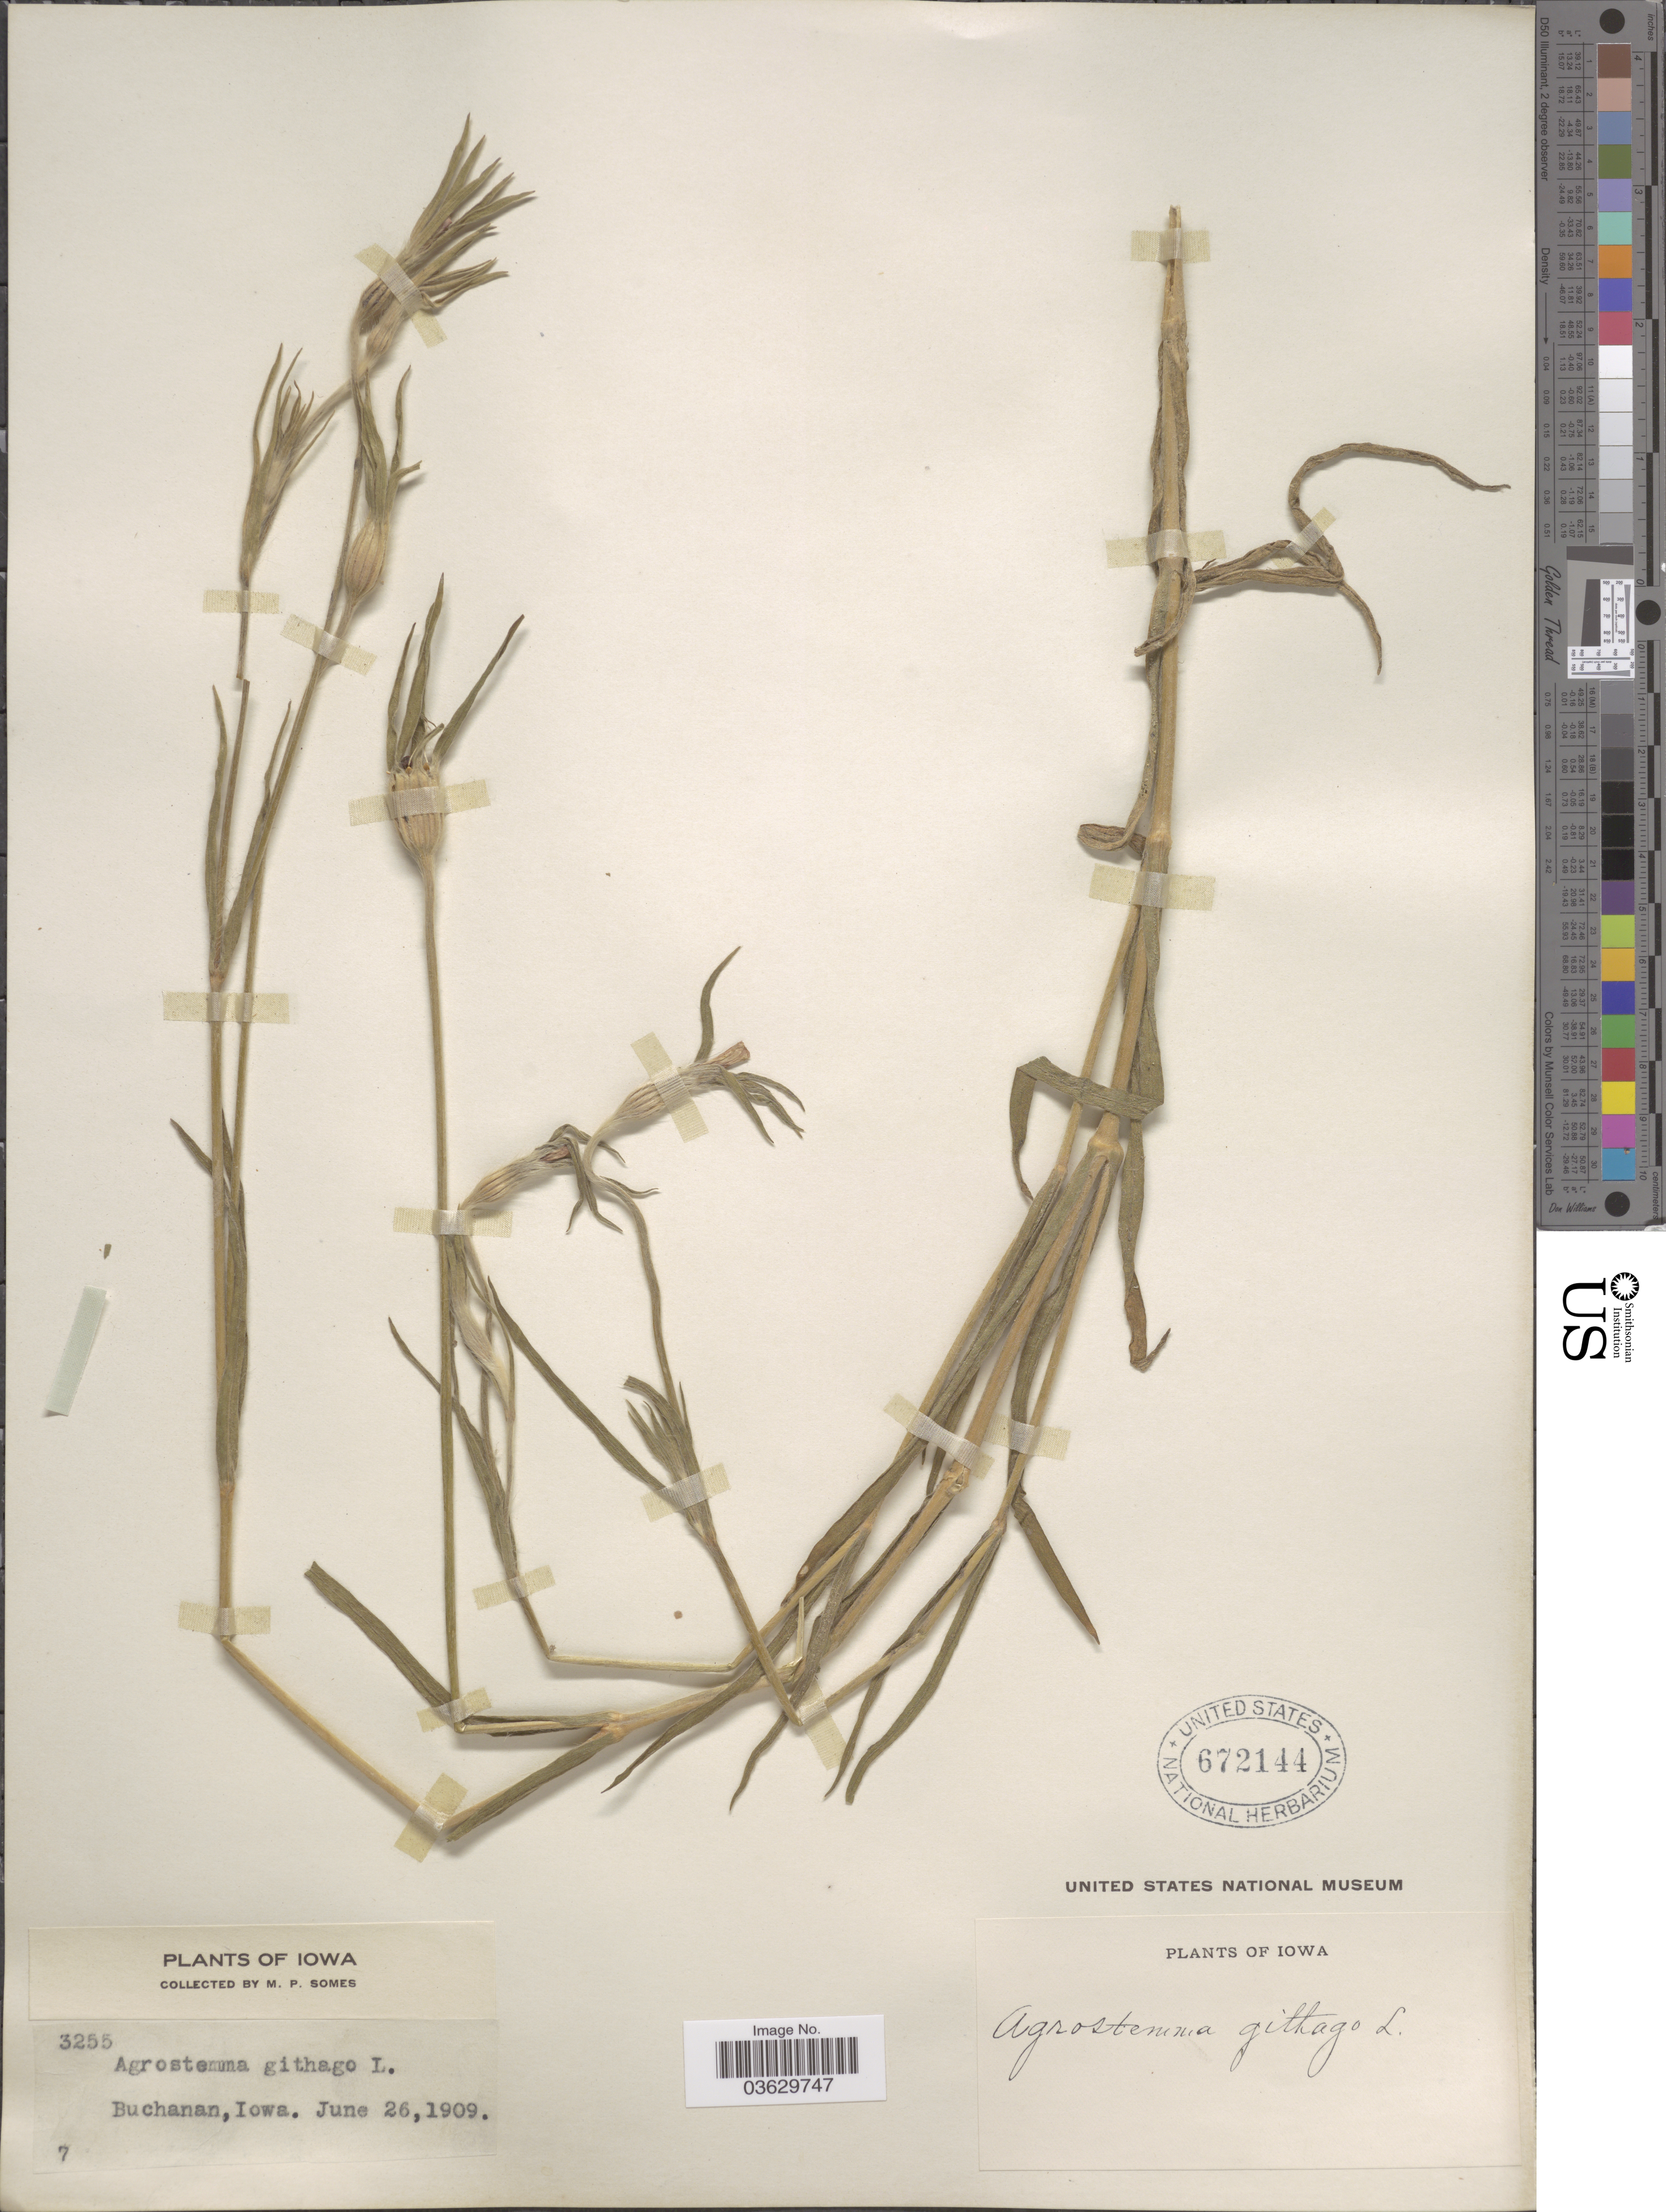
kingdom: Plantae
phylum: Tracheophyta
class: Magnoliopsida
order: Caryophyllales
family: Caryophyllaceae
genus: Agrostemma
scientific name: Agrostemma githago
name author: L.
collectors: M. Somes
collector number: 3255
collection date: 1909-06-26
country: United States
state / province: Iowa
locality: Buchanan.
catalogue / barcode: US 672144